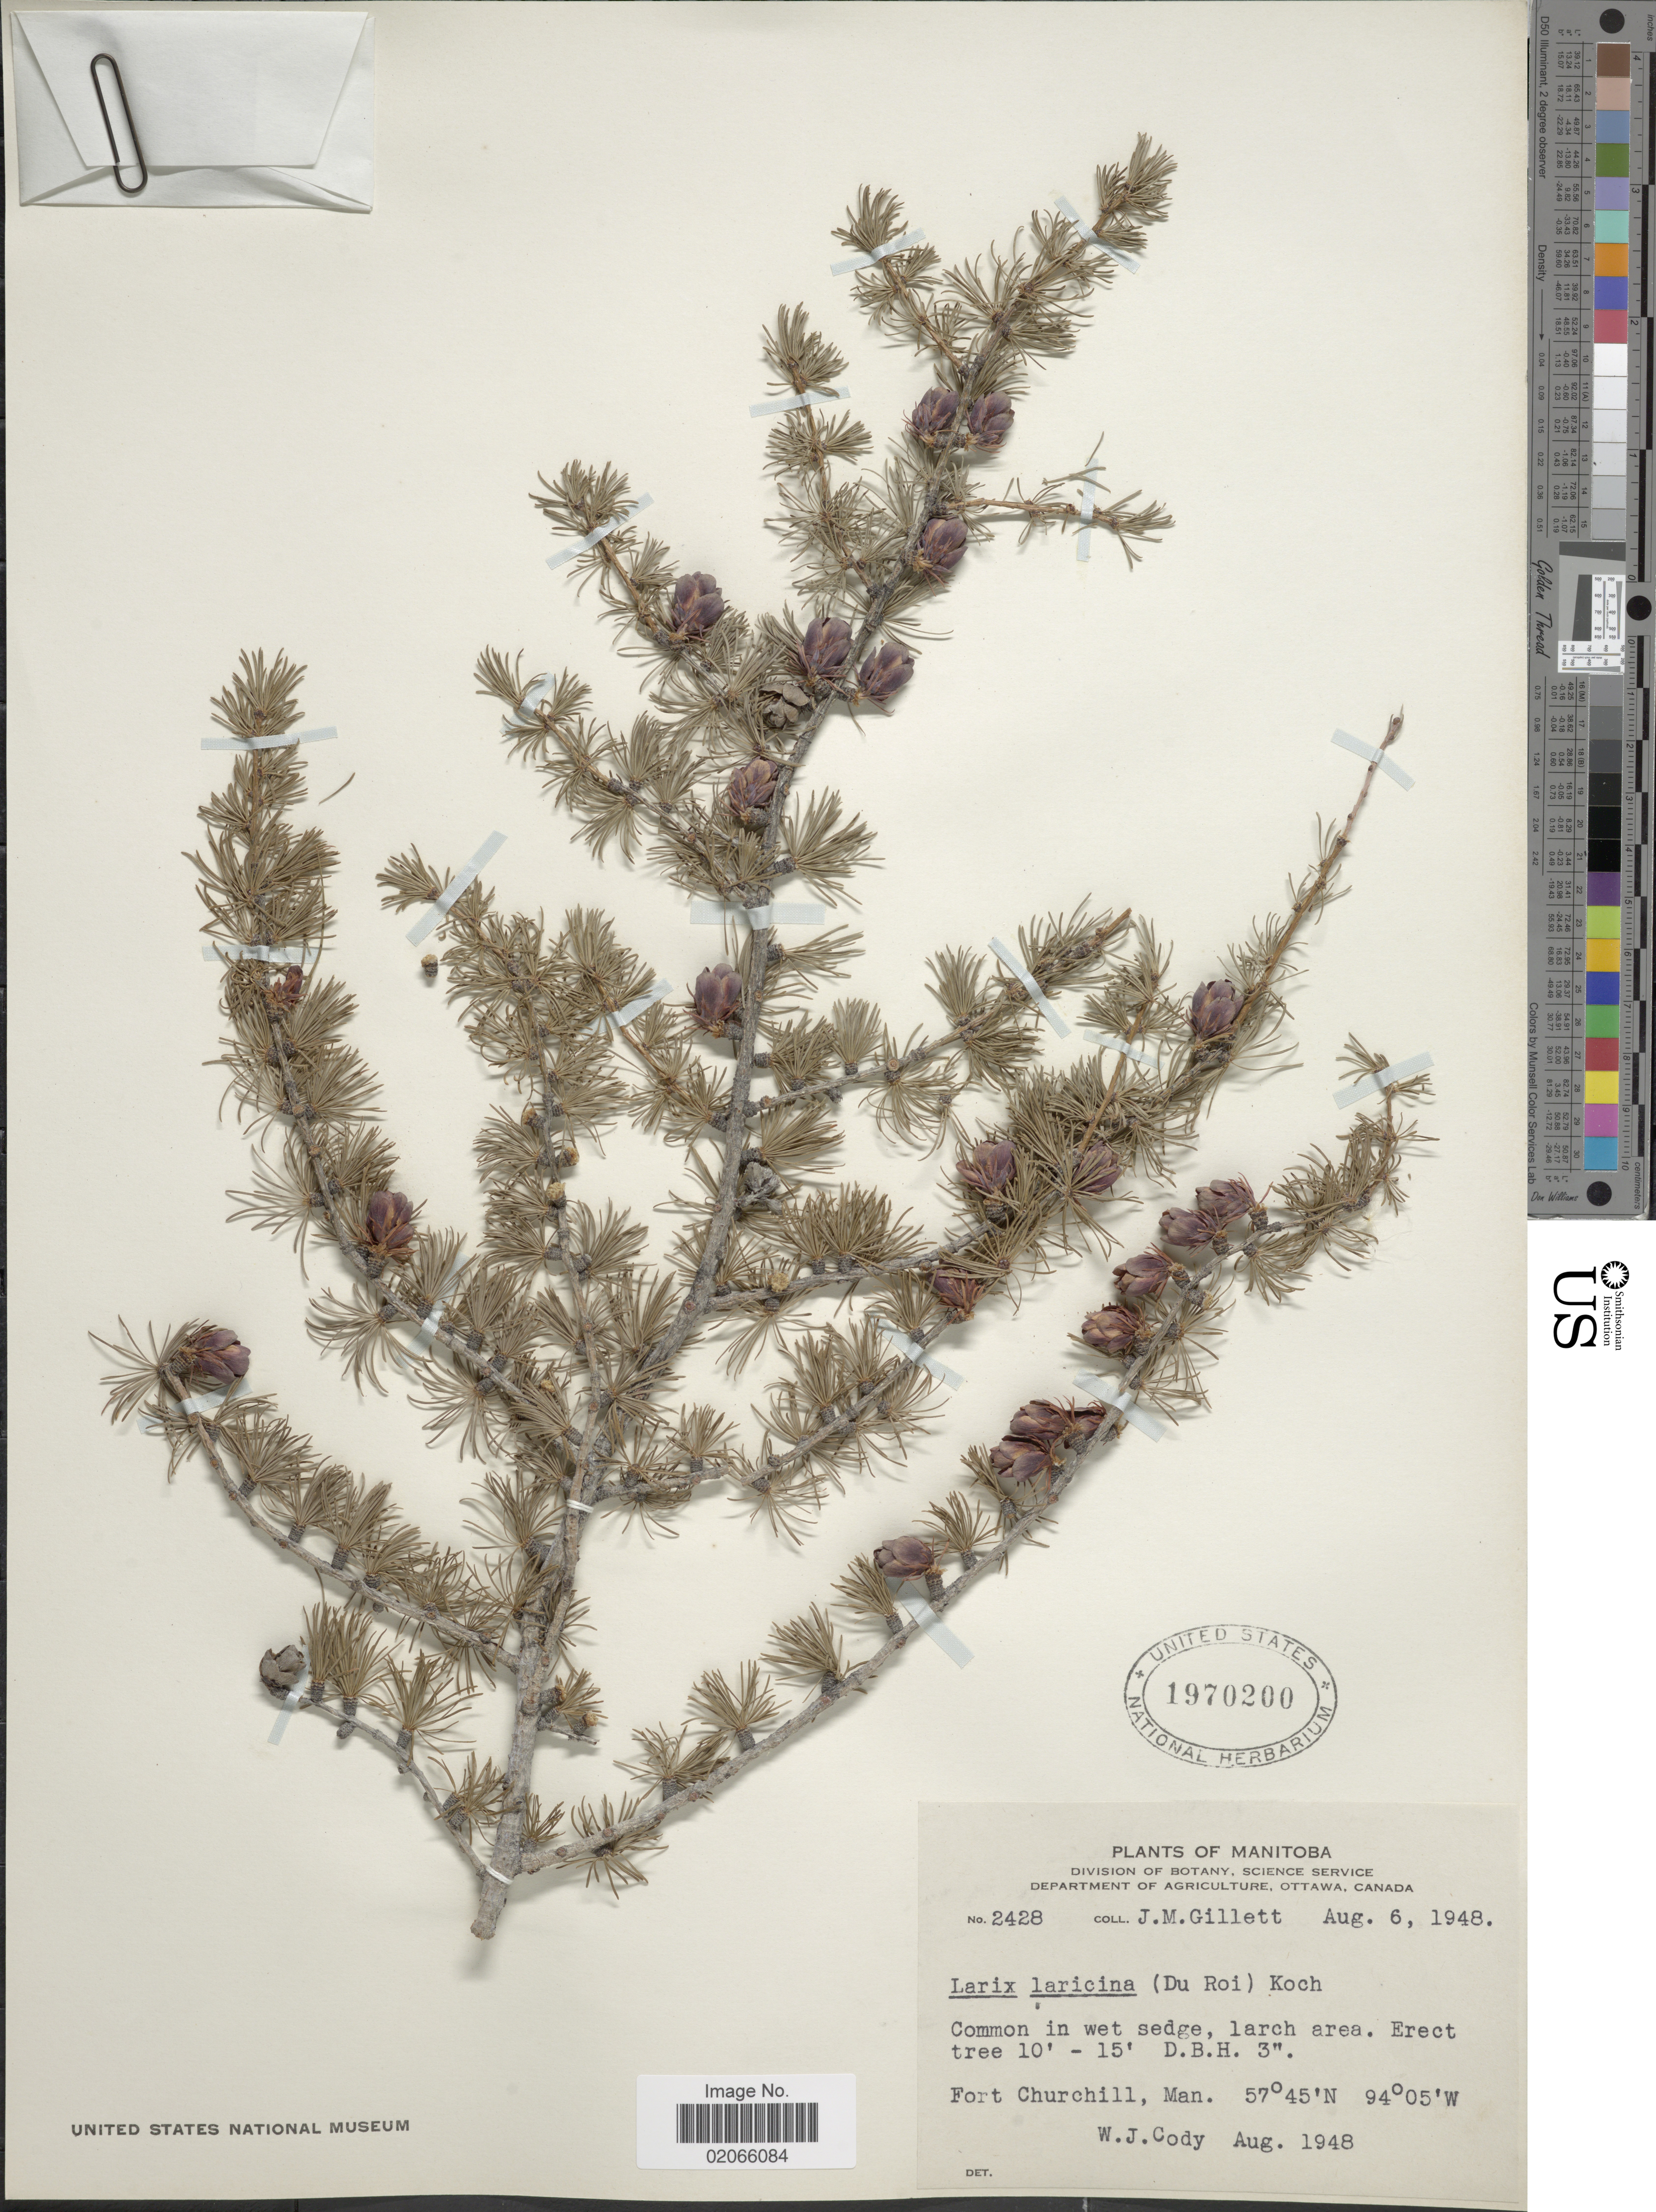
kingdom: Plantae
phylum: Tracheophyta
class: Pinopsida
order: Pinales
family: Pinaceae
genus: Larix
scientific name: Larix laricina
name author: (Du Roi) K. Koch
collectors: J. Gillett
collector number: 2428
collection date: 1948-08-06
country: Canada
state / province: Manitoba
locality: Manitoba. Fort Churchill, Man.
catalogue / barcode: US 1970200